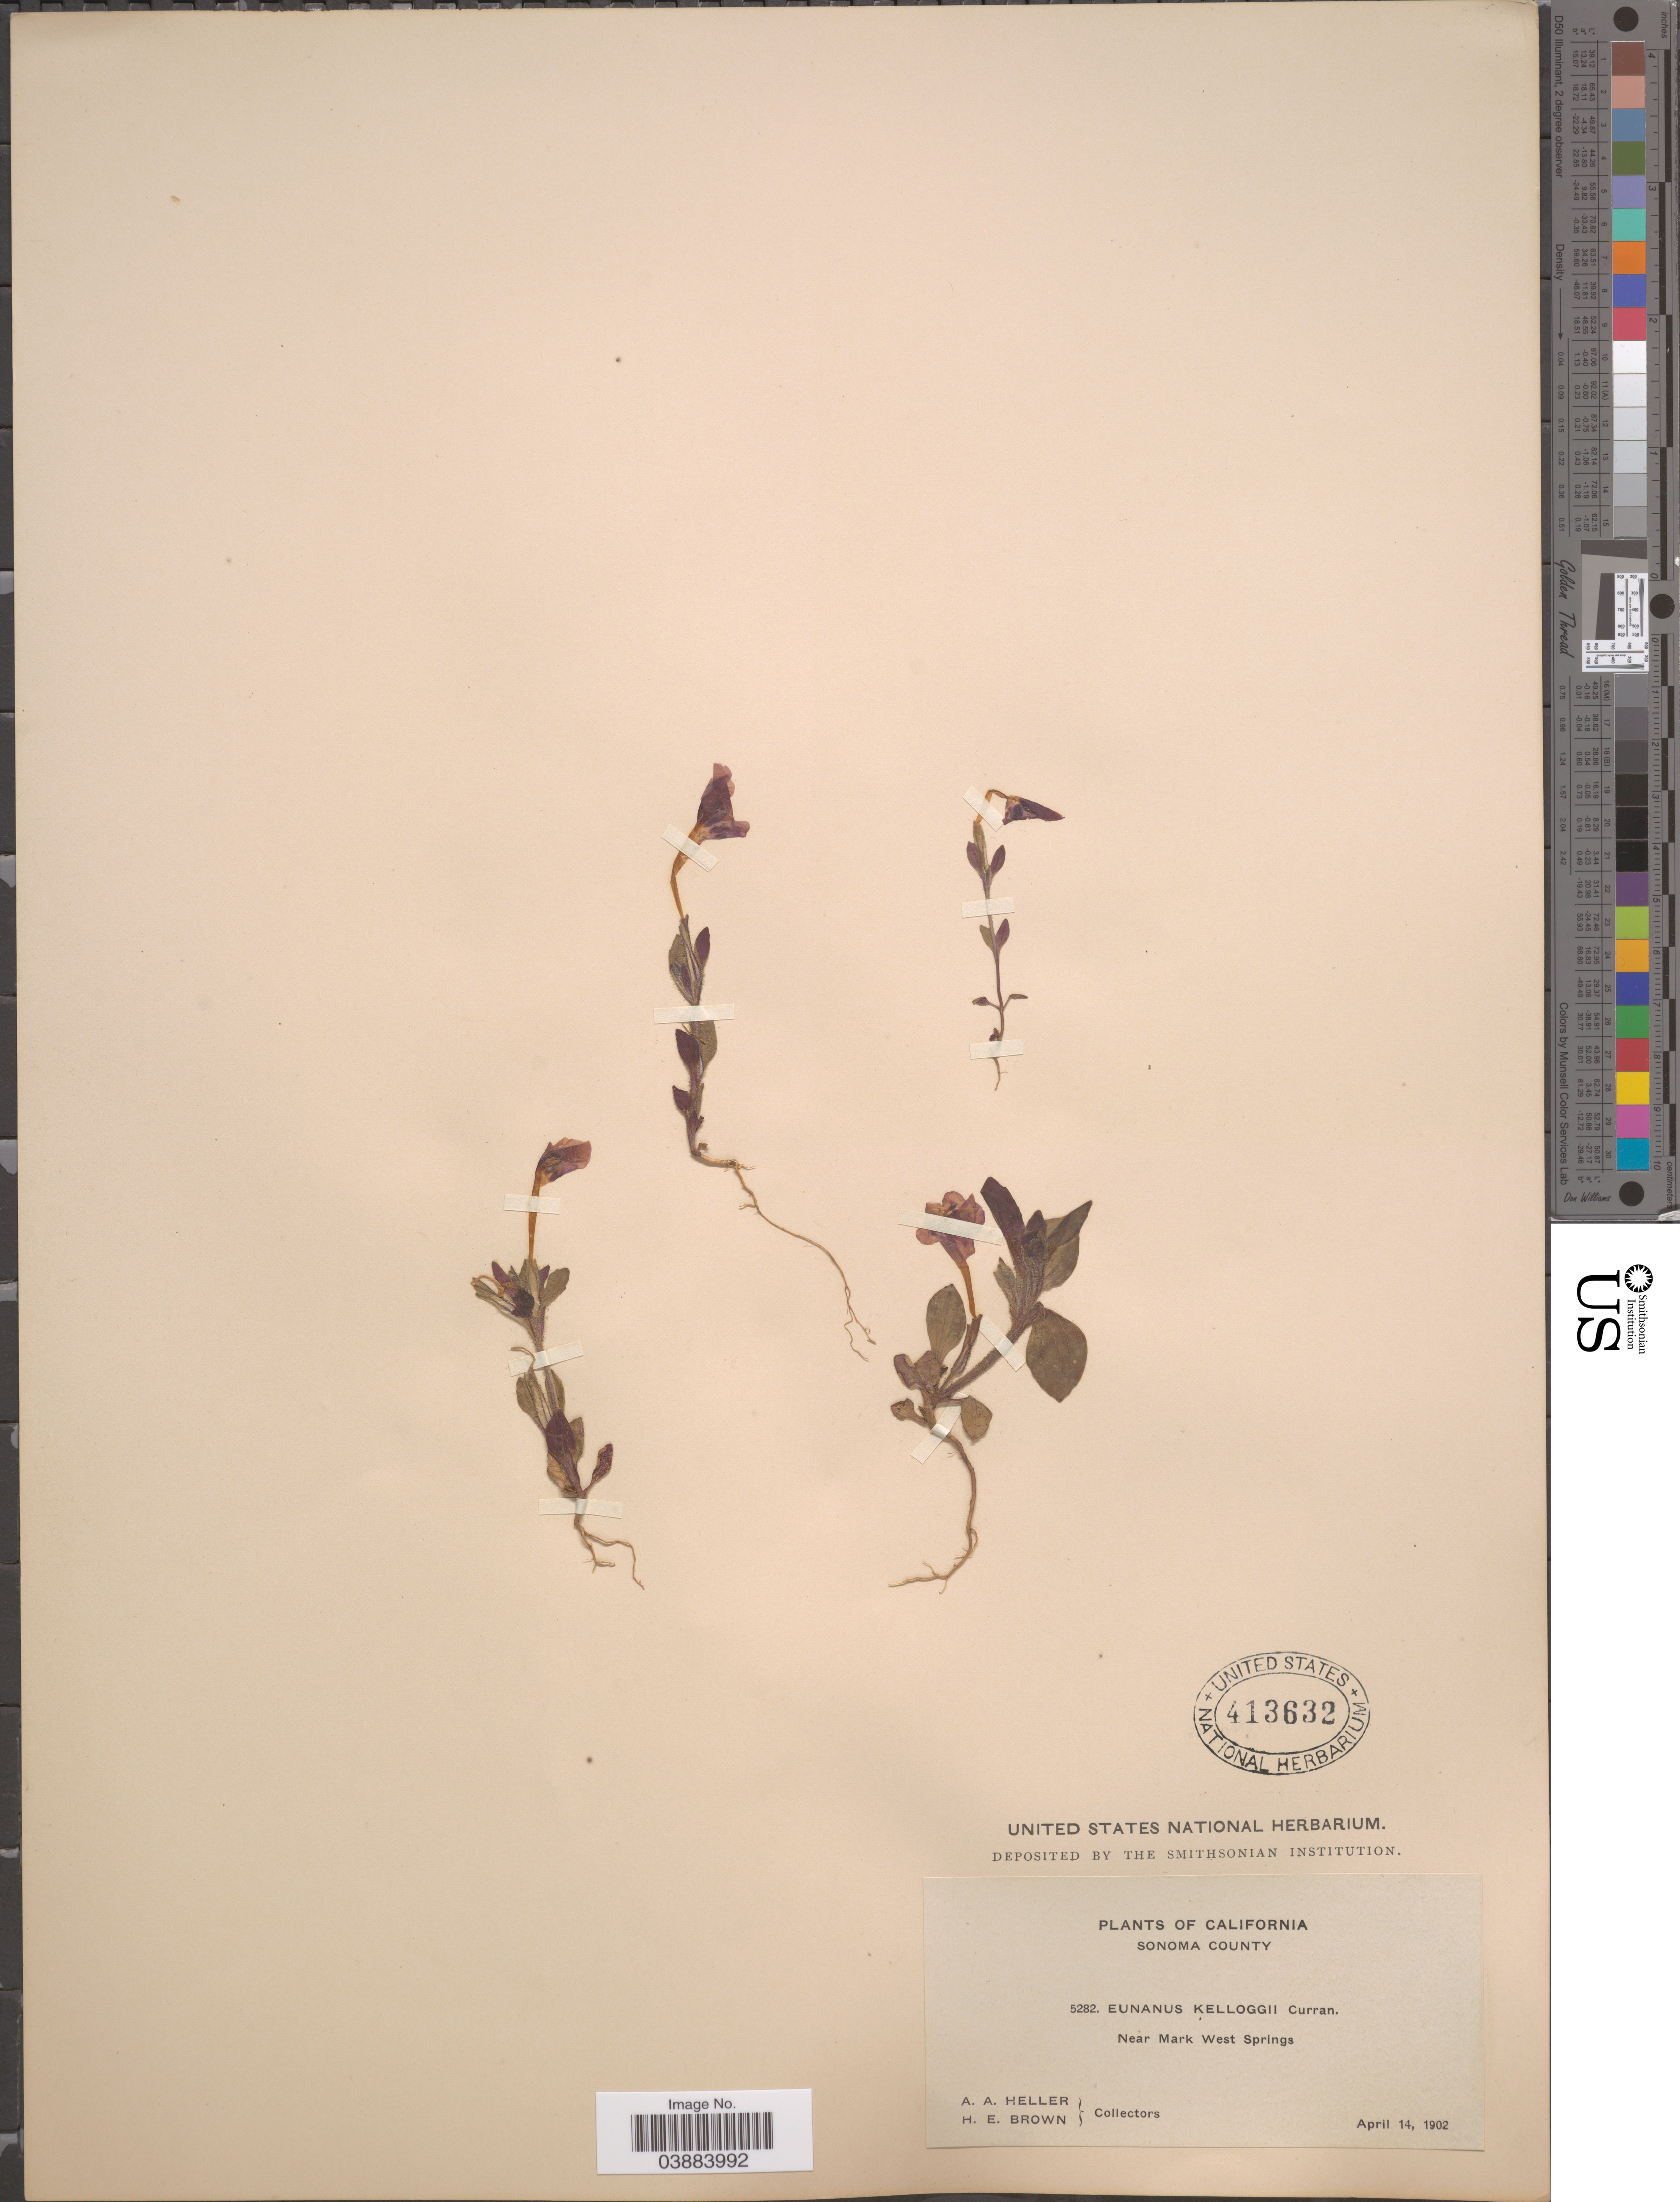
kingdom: Plantae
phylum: Tracheophyta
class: Magnoliopsida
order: Lamiales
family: Phrymaceae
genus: Eunanus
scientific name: Eunanus kelloggii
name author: Curran ex Greene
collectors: A. A. Heller & H. E. Brown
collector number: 5282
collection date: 1902-04-14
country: United States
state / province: California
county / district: Sonoma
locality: Sonoma County. Near Mark West Springs.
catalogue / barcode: US 413632